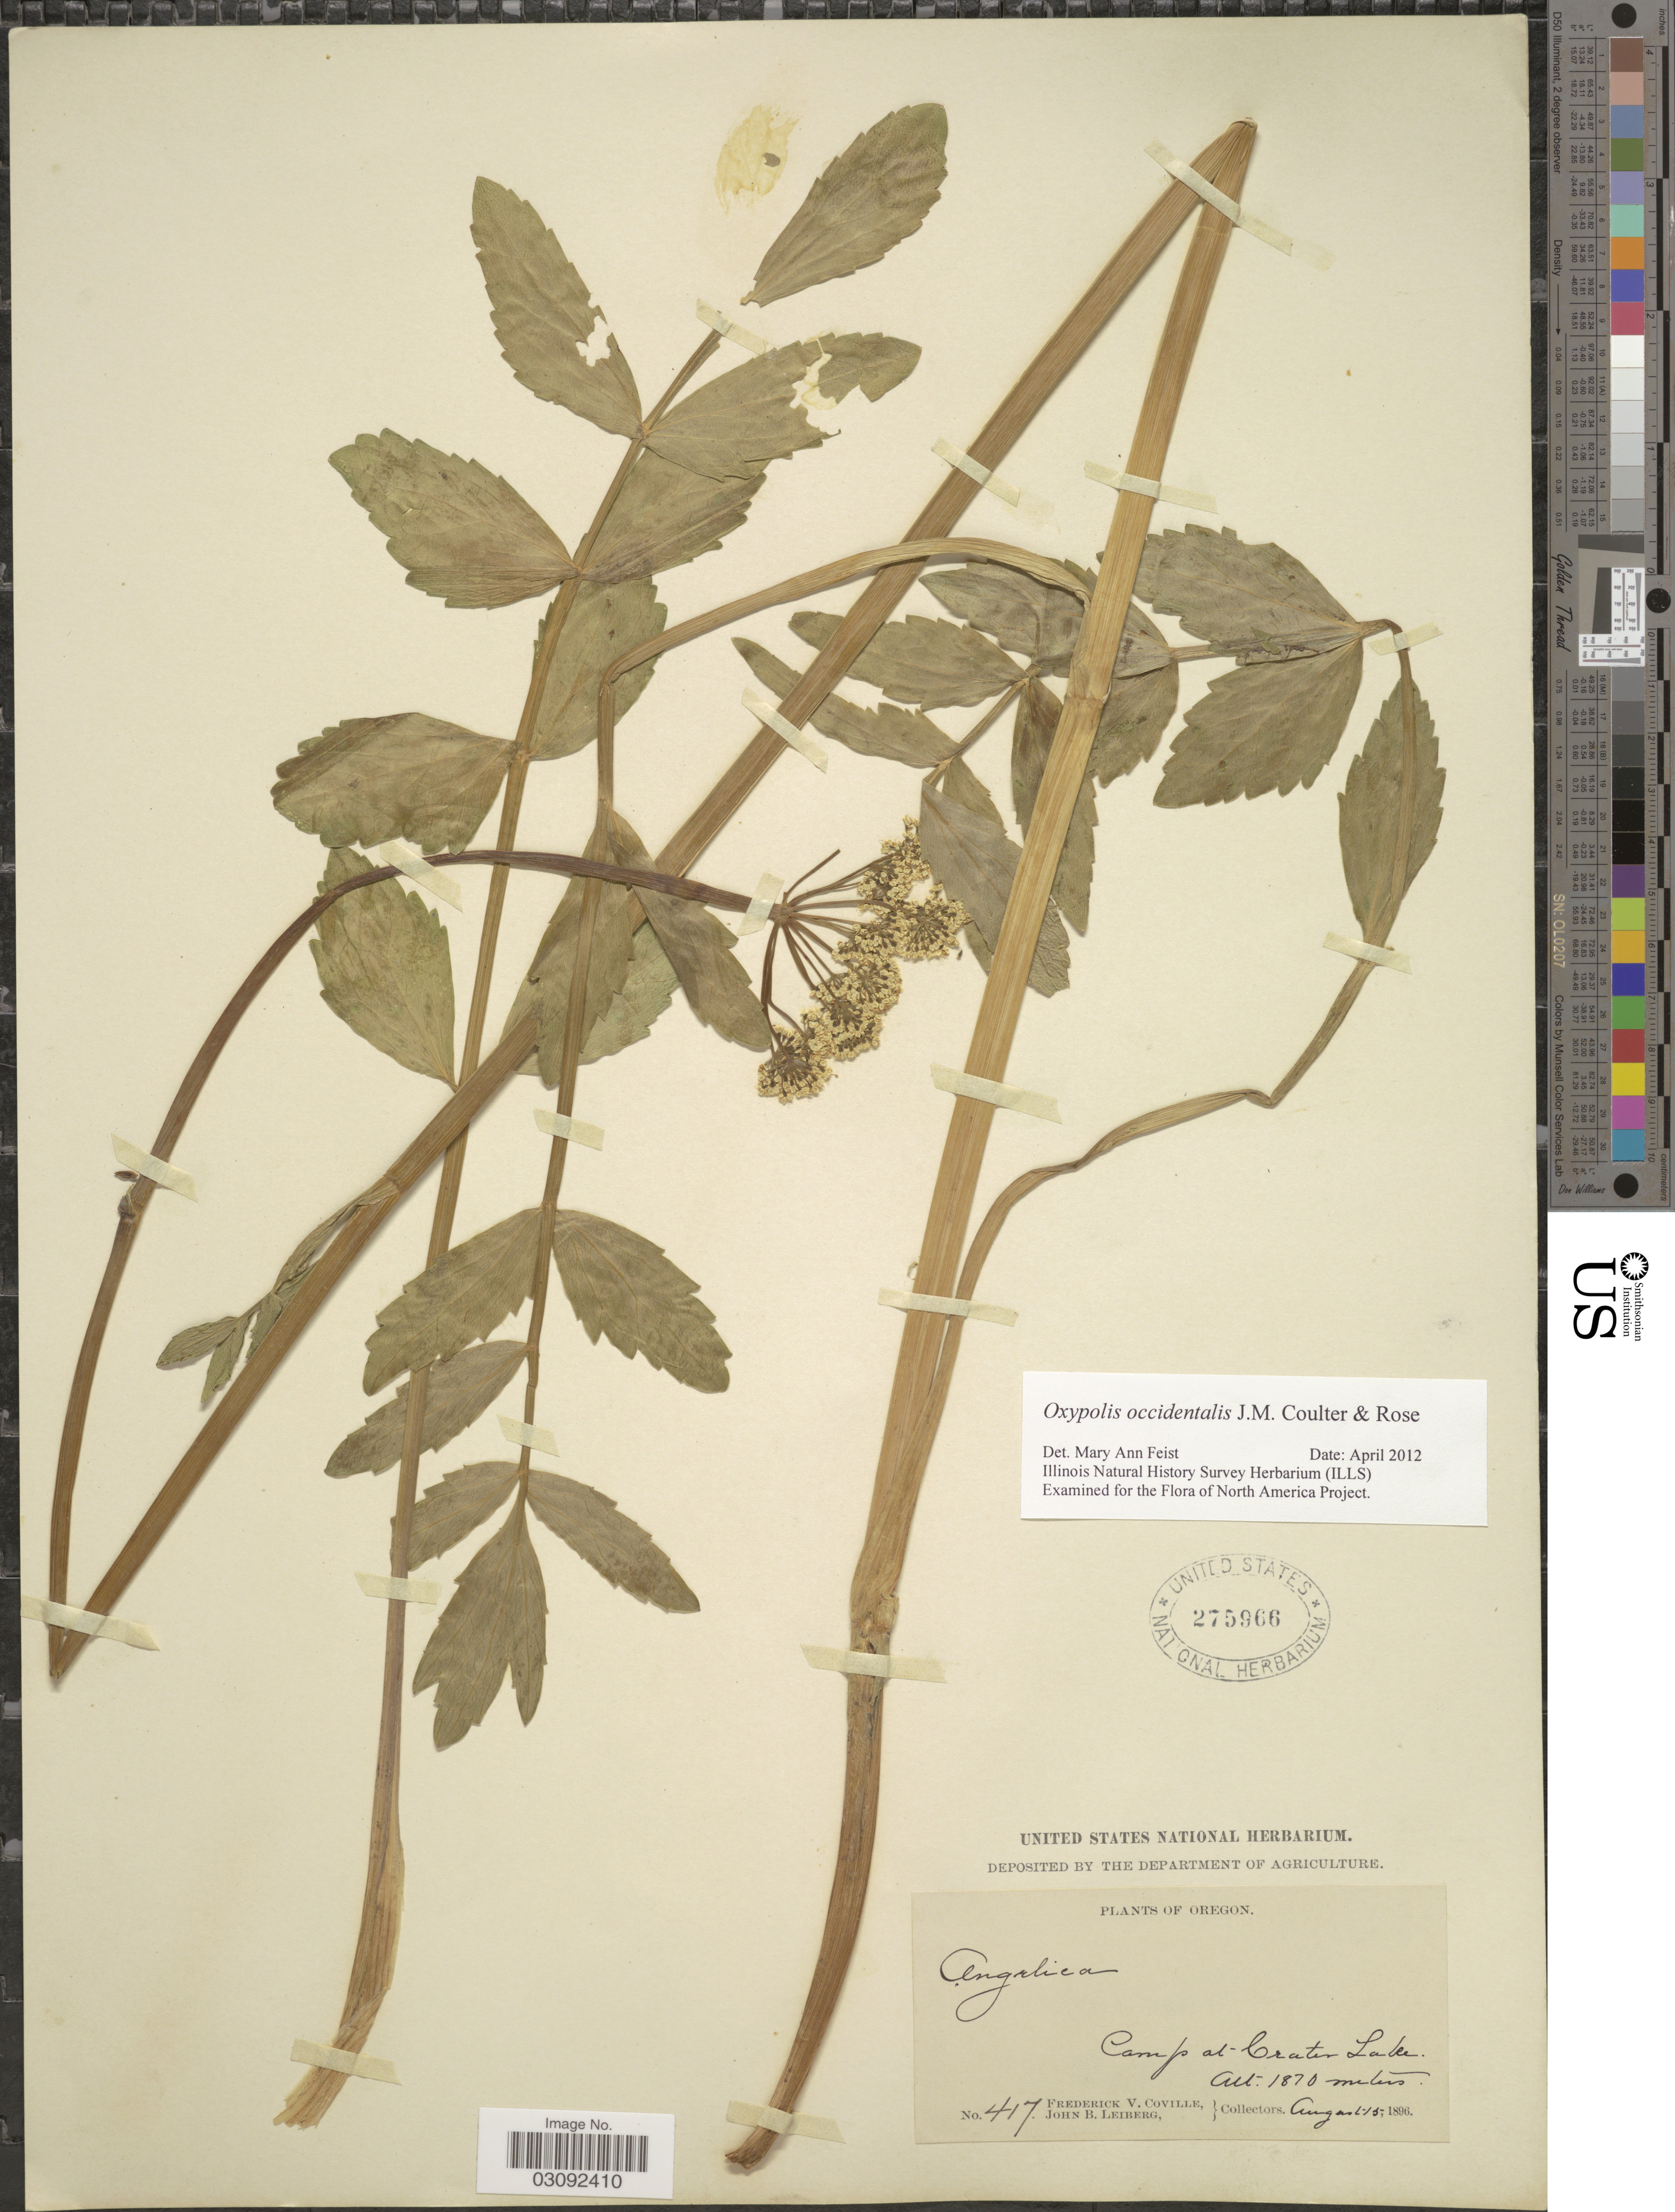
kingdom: Plantae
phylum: Tracheophyta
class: Magnoliopsida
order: Apiales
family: Apiaceae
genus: Oxypolis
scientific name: Oxypolis occidentalis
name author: J.M. Coult. & Rose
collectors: F. V. Coville & J. Leiberg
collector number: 417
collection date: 1896-08-15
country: United States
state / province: Oregon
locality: Camp at Crater Lake.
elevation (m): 1870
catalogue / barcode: US 275966